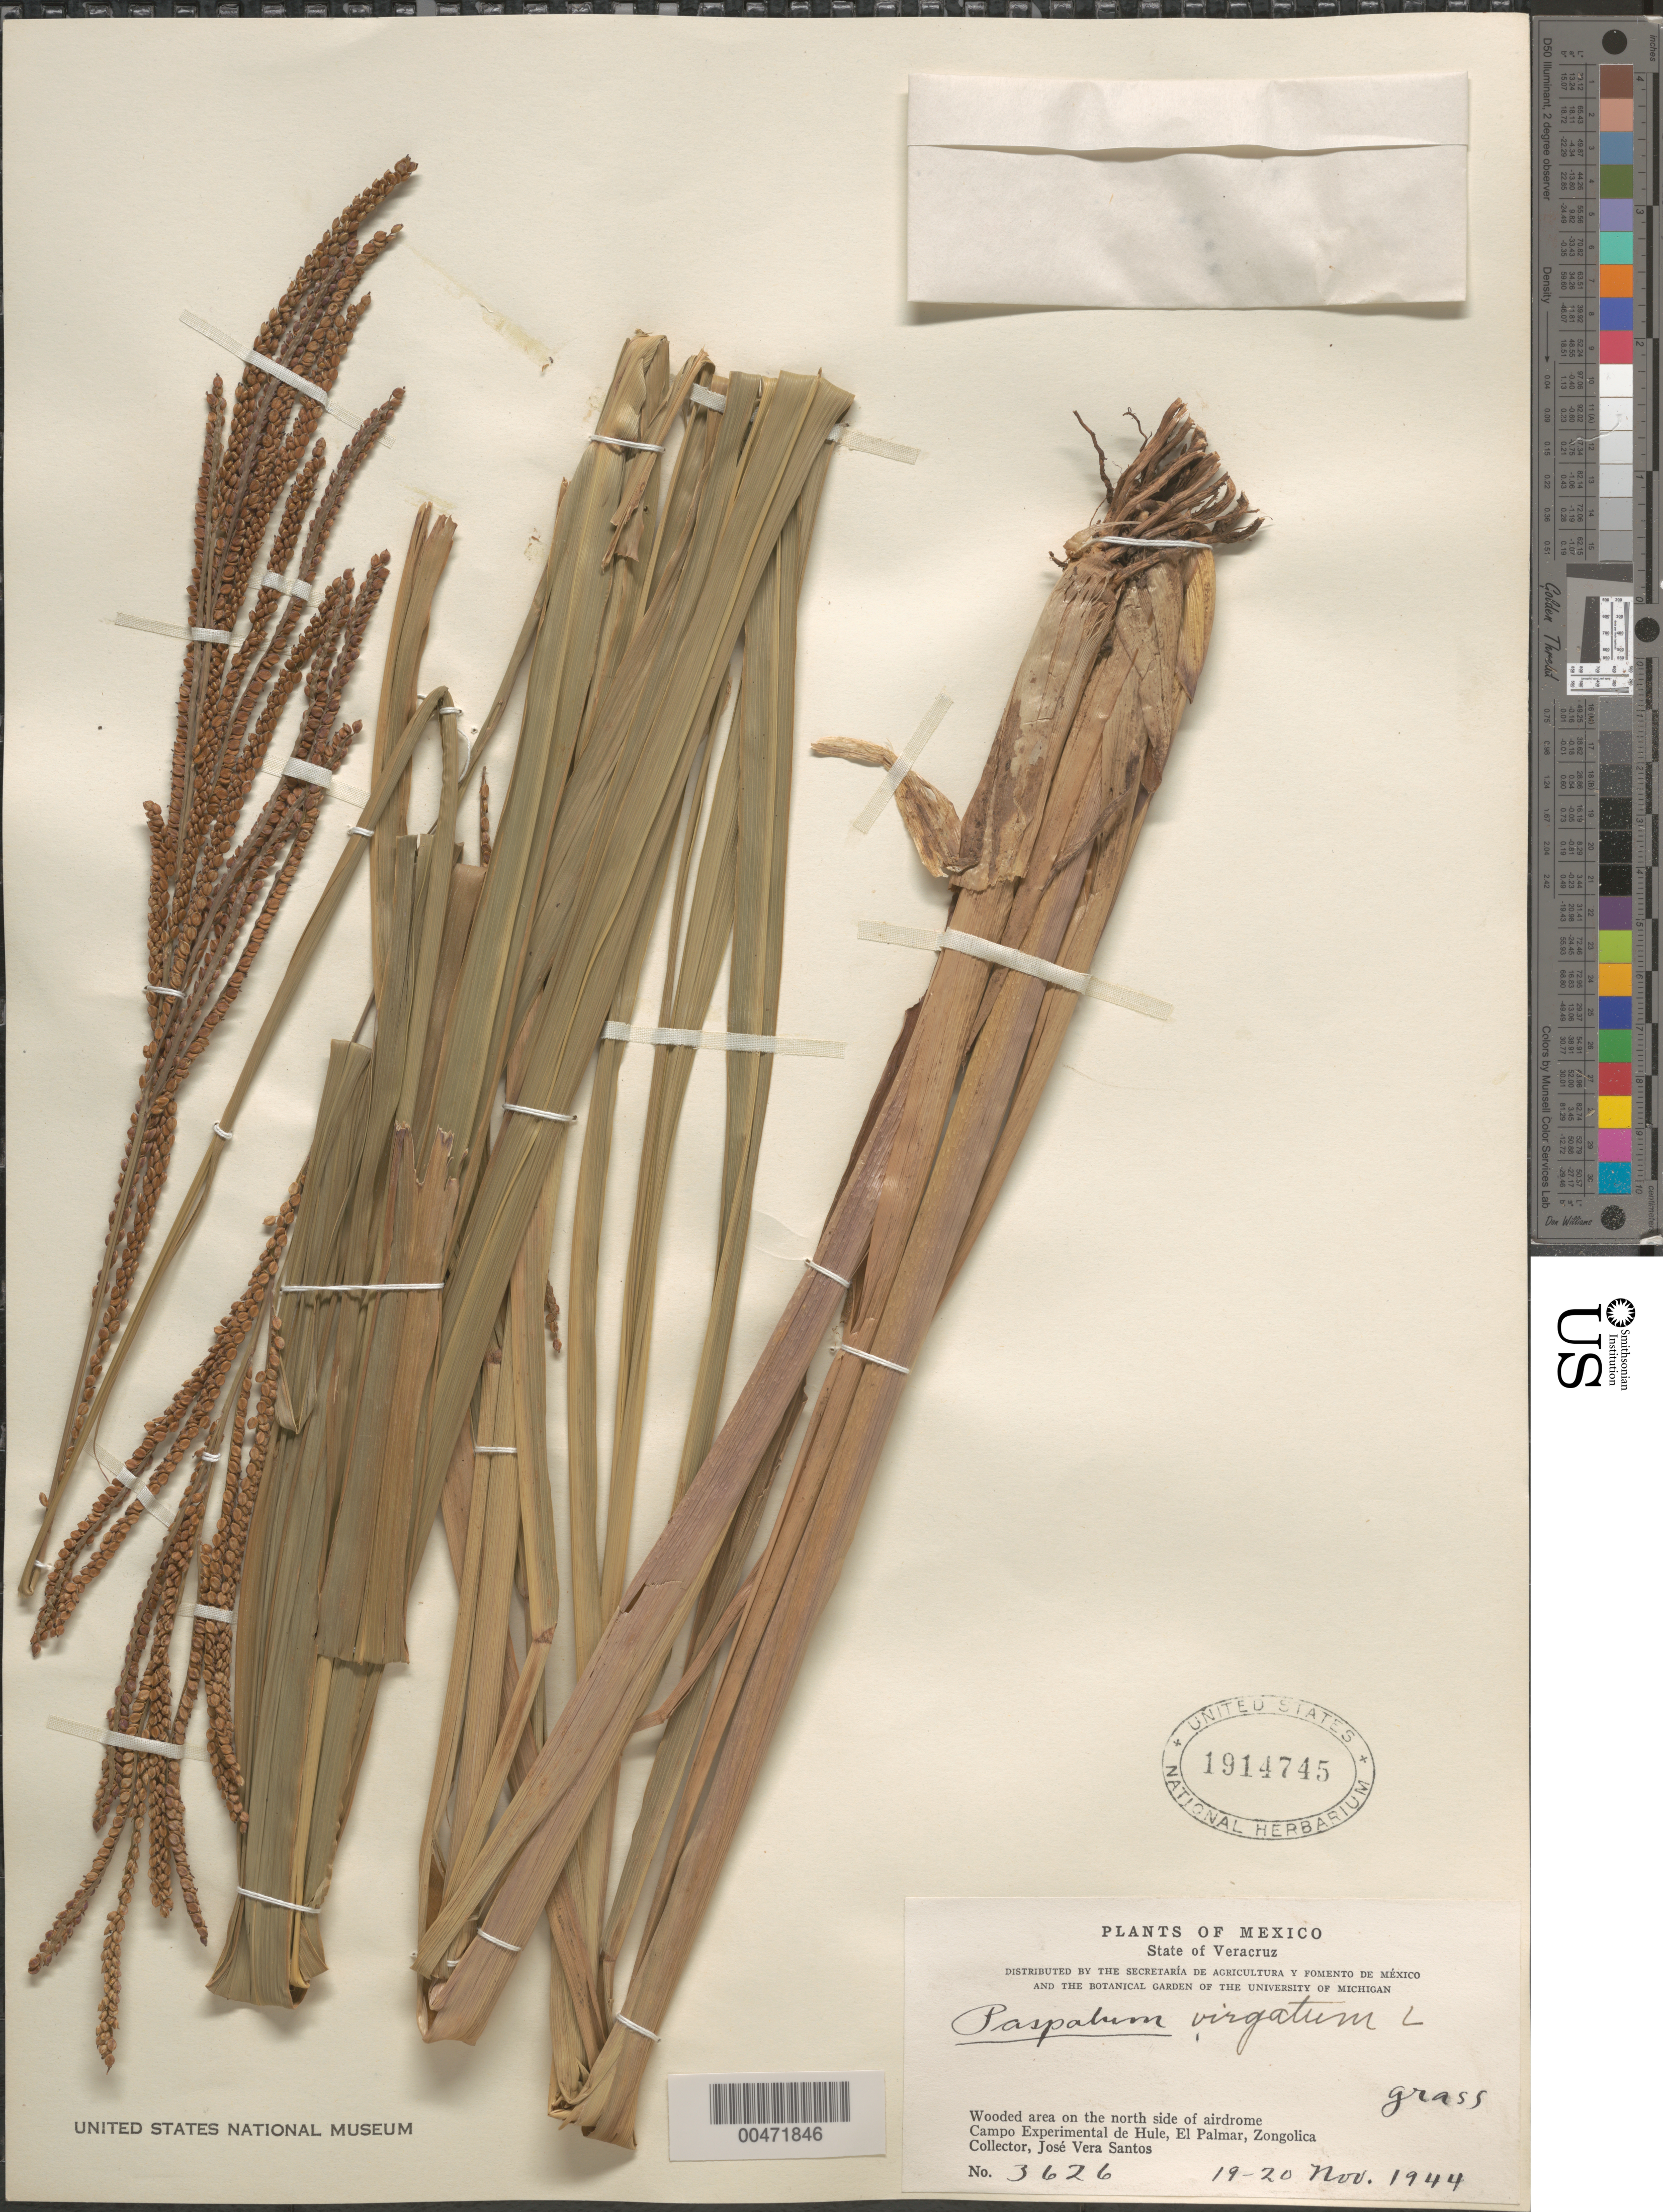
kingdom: Plantae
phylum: Tracheophyta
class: Liliopsida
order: Poales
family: Poaceae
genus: Paspalum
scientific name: Paspalum virgatum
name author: L.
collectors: J. V. Santos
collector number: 3626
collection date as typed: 19 Nov 1944 to 20 Nov 1944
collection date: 1944-11-19/1944-11-20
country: Mexico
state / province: Veracruz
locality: N side of airdrome, Campo Experimental de Hule, El Palmar, Zongolica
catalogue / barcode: US 1914745